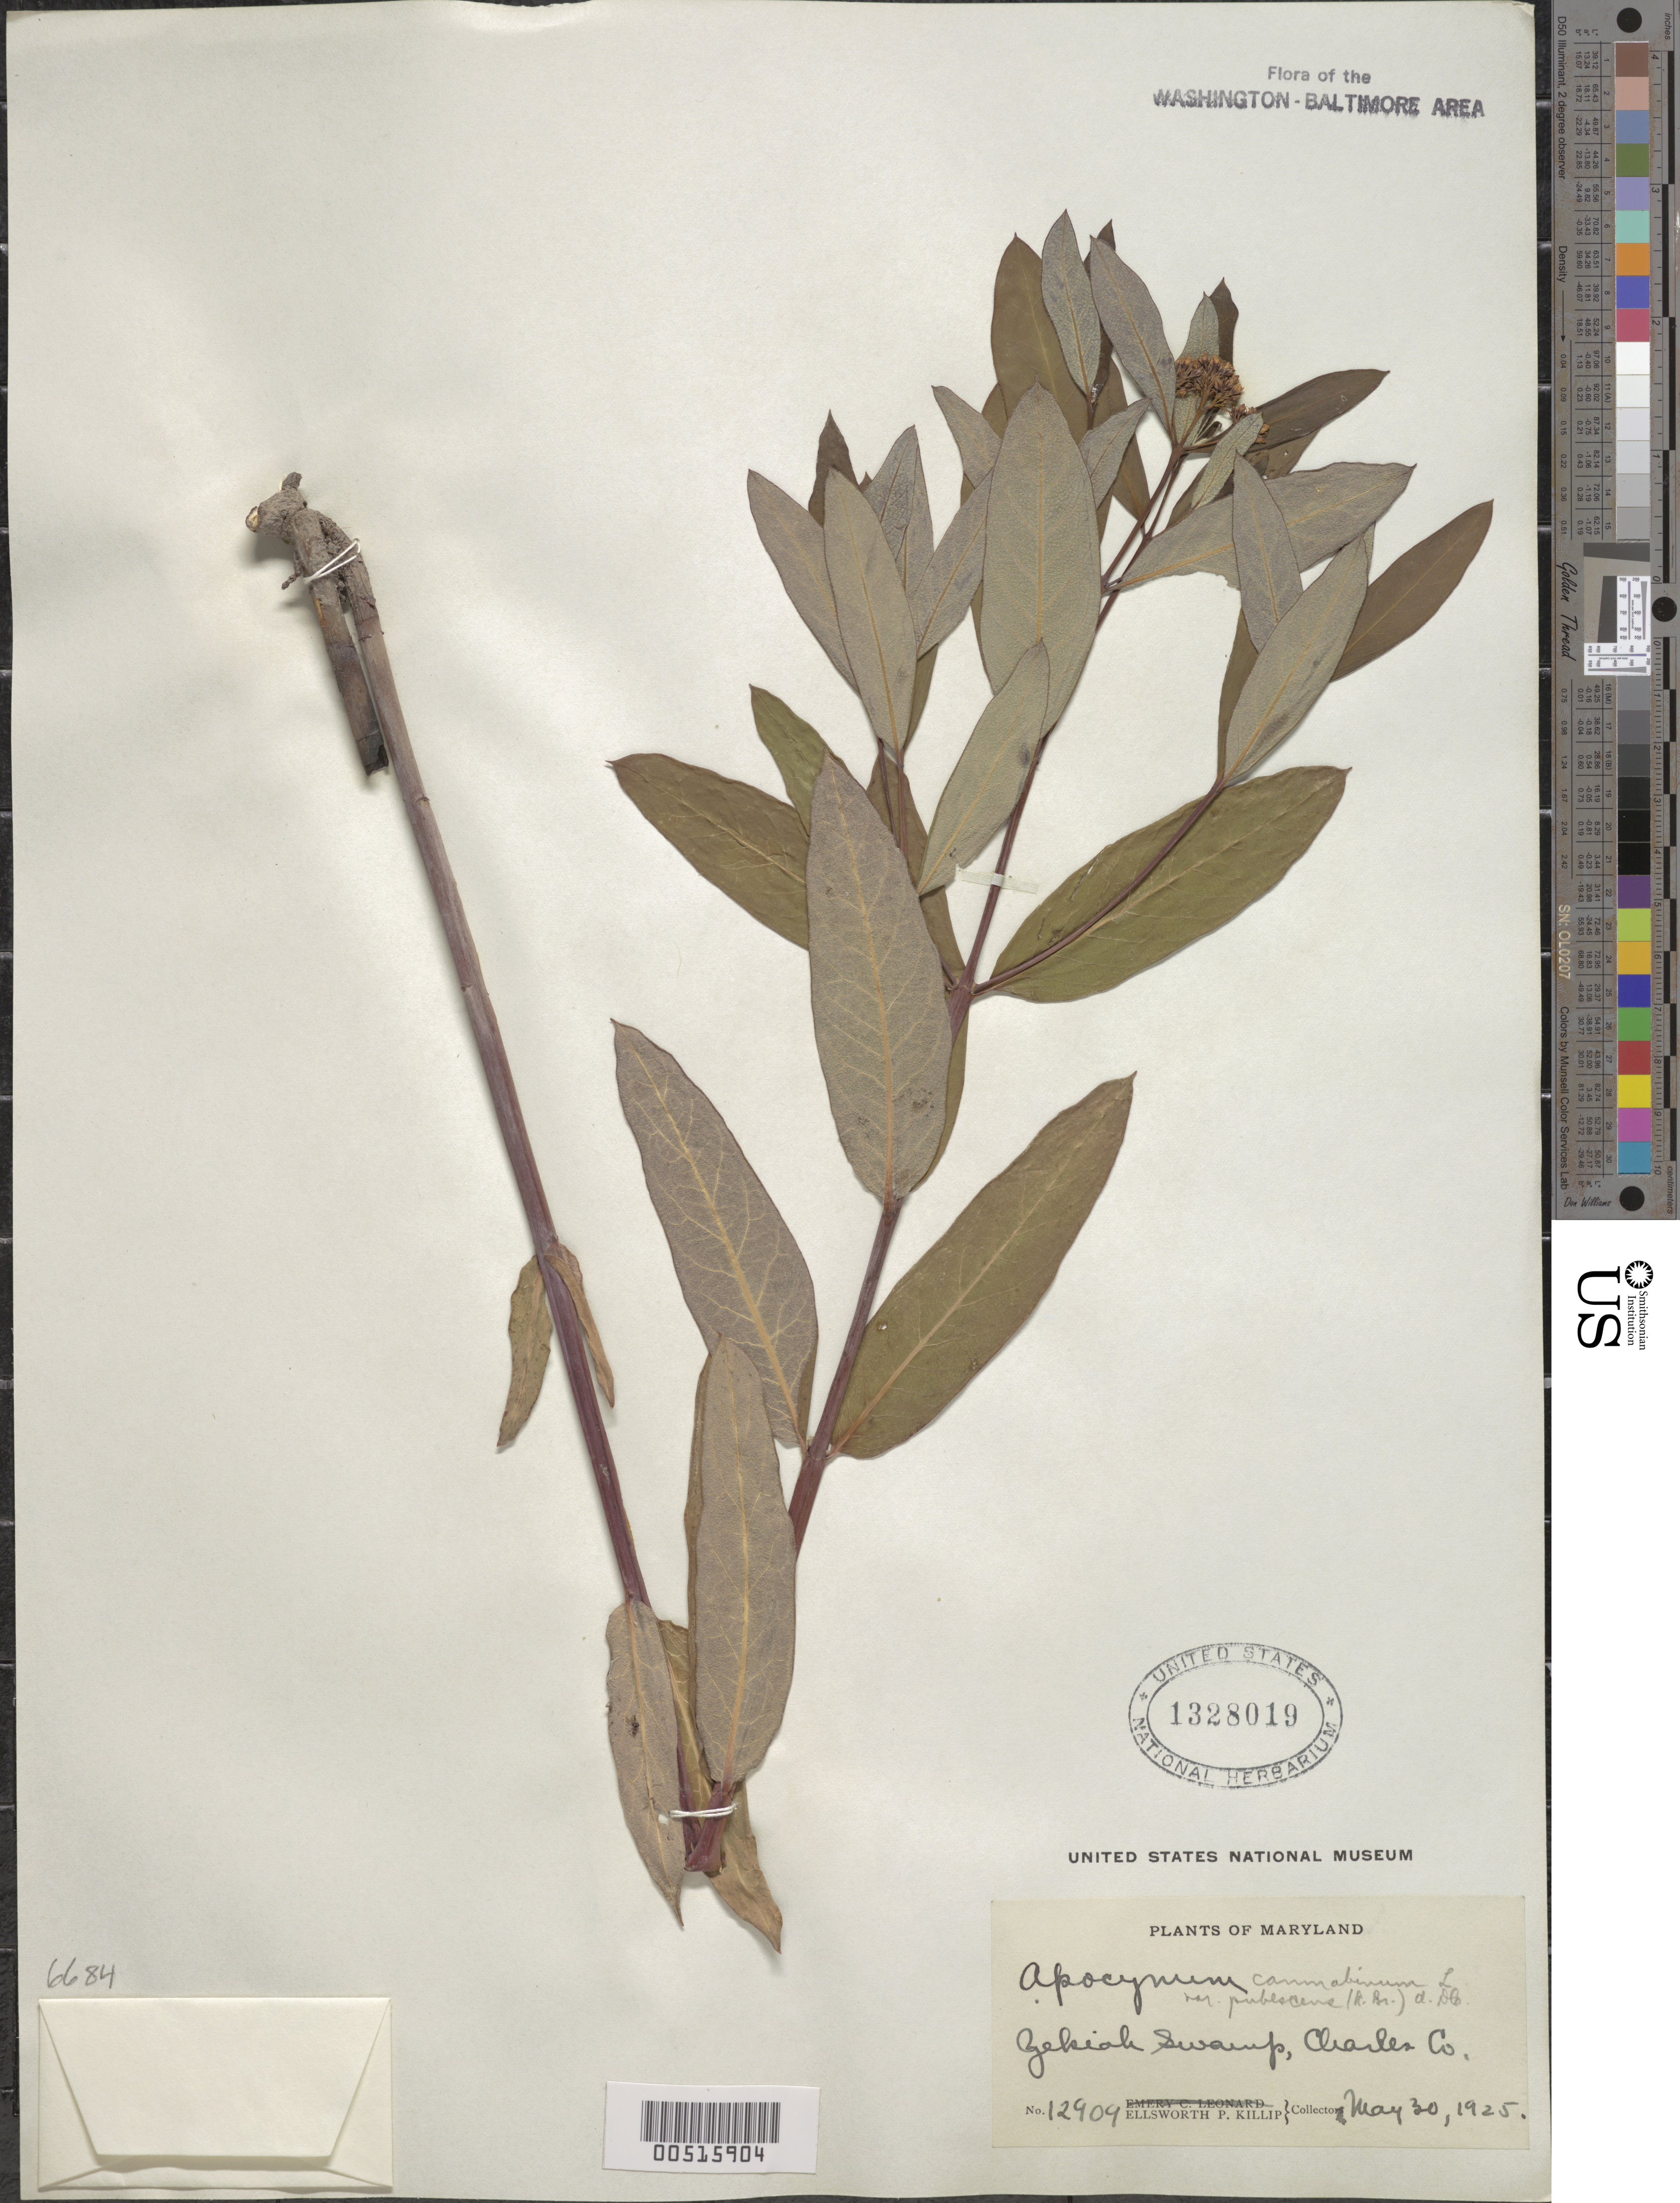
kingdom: Plantae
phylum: Tracheophyta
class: Magnoliopsida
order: Gentianales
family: Apocynaceae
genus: Apocynum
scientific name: Apocynum cannabinum var. pubescens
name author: (Mitch. ex R. Br.) A. DC.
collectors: E. P. Killip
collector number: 12909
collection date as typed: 30 May 1925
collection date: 1925-05-30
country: United States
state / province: Maryland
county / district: Charles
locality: Zekiah Swamp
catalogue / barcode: US 1328019